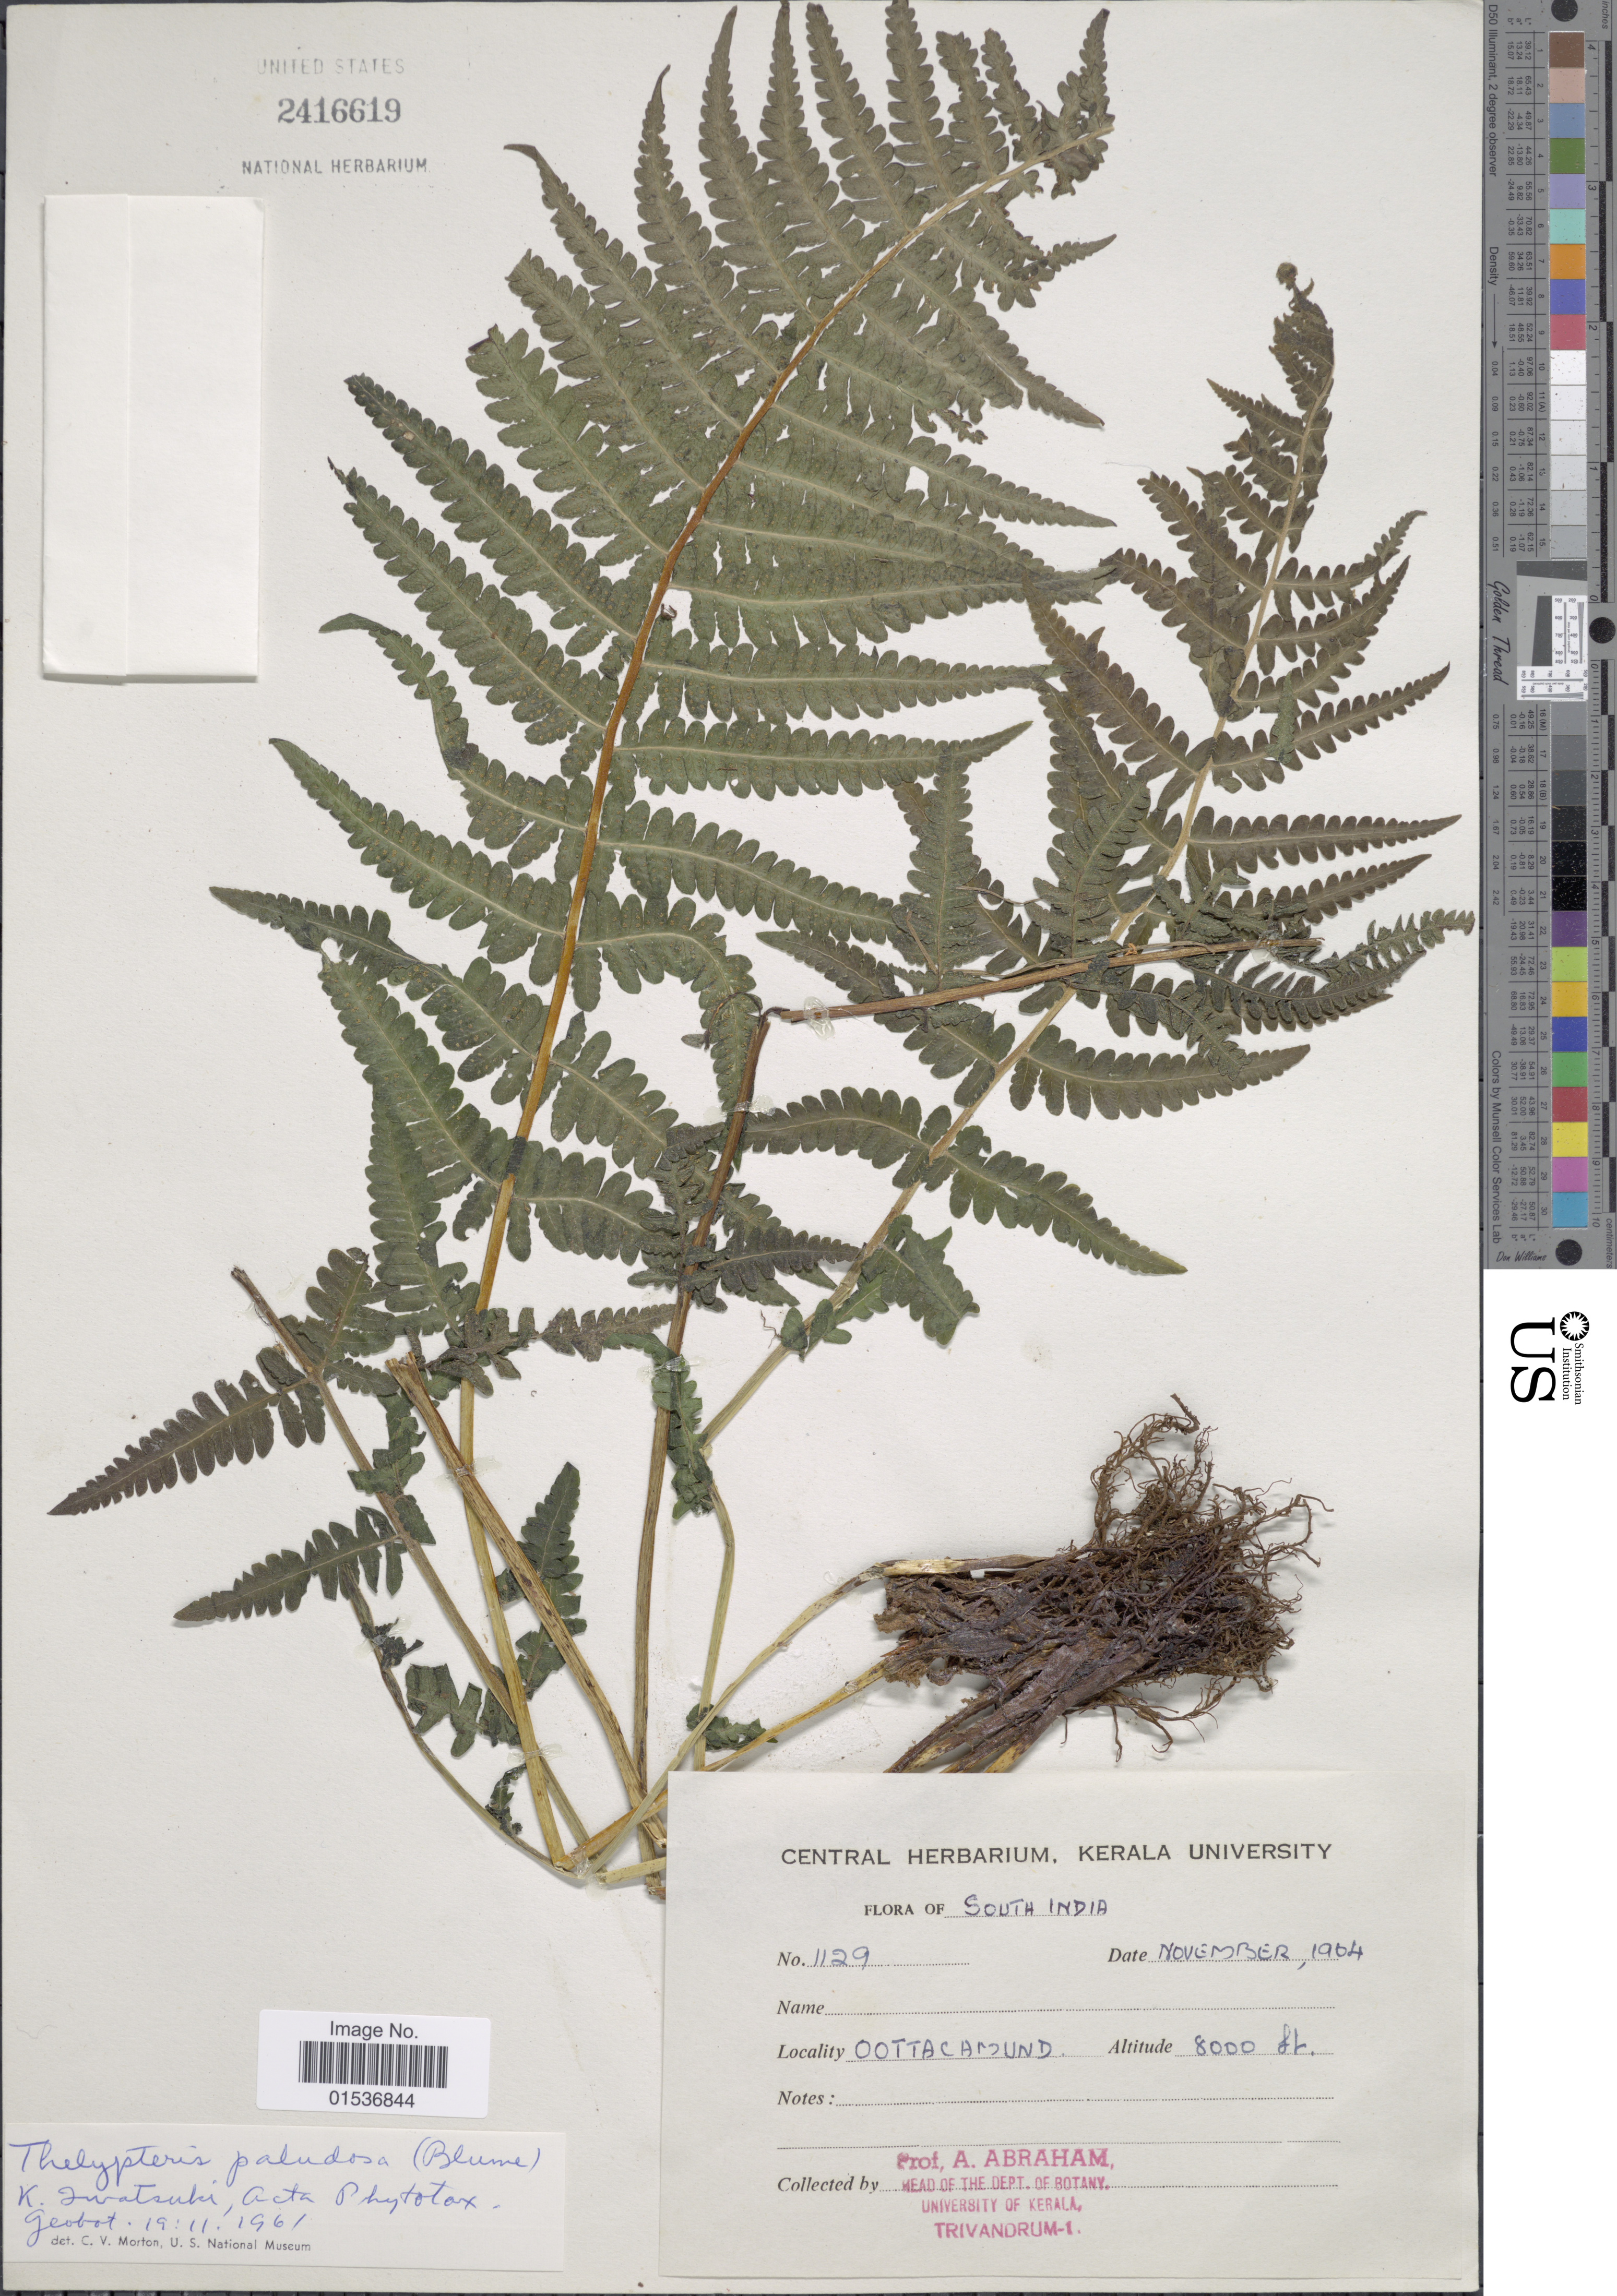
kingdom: Plantae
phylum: Tracheophyta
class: Polypodiopsida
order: Polypodiales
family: Thelypteridaceae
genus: Pseudophegopteris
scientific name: Pseudophegopteris pyrrhorachis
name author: (Kunze) Ching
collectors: A. Abraham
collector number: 1129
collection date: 1964-11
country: India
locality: Oottacamund. South India.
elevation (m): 2438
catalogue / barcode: US 2416619